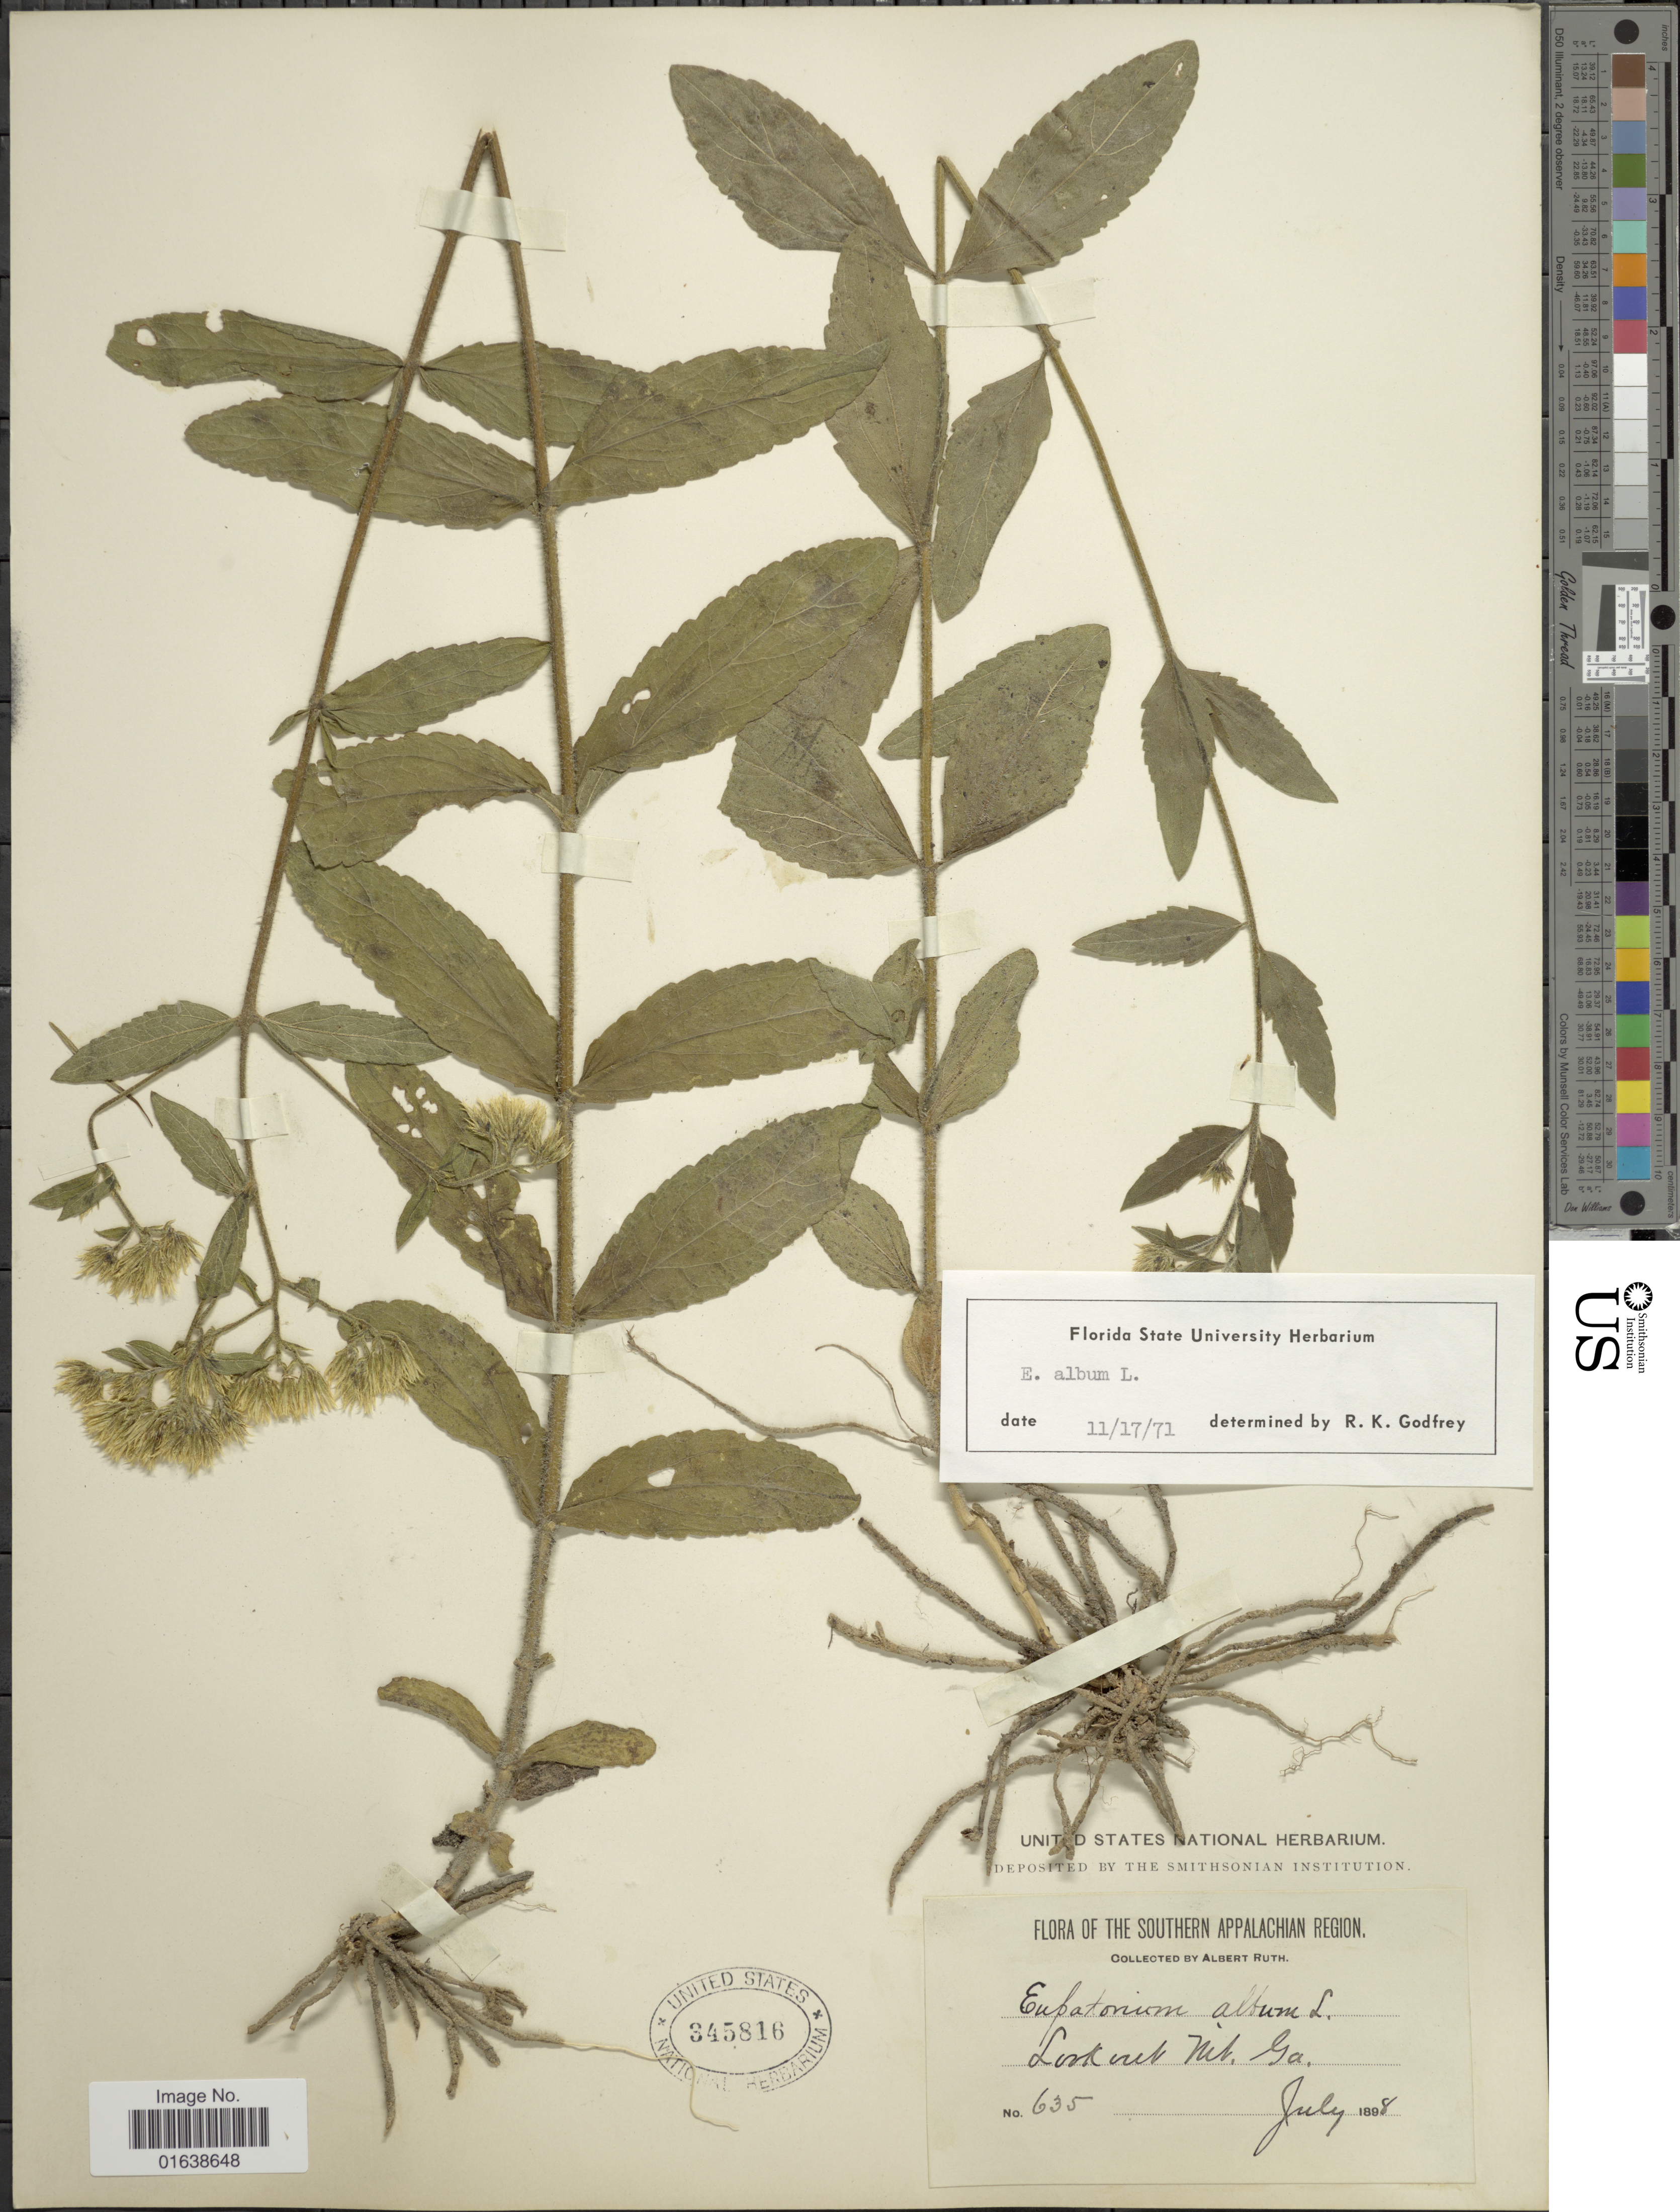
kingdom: Plantae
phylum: Tracheophyta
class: Magnoliopsida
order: Asterales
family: Asteraceae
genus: Eupatorium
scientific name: Eupatorium album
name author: L.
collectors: A. Ruth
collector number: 635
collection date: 1898-07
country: United States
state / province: Georgia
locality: Looknet. Mt. Ga.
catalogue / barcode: US 345816